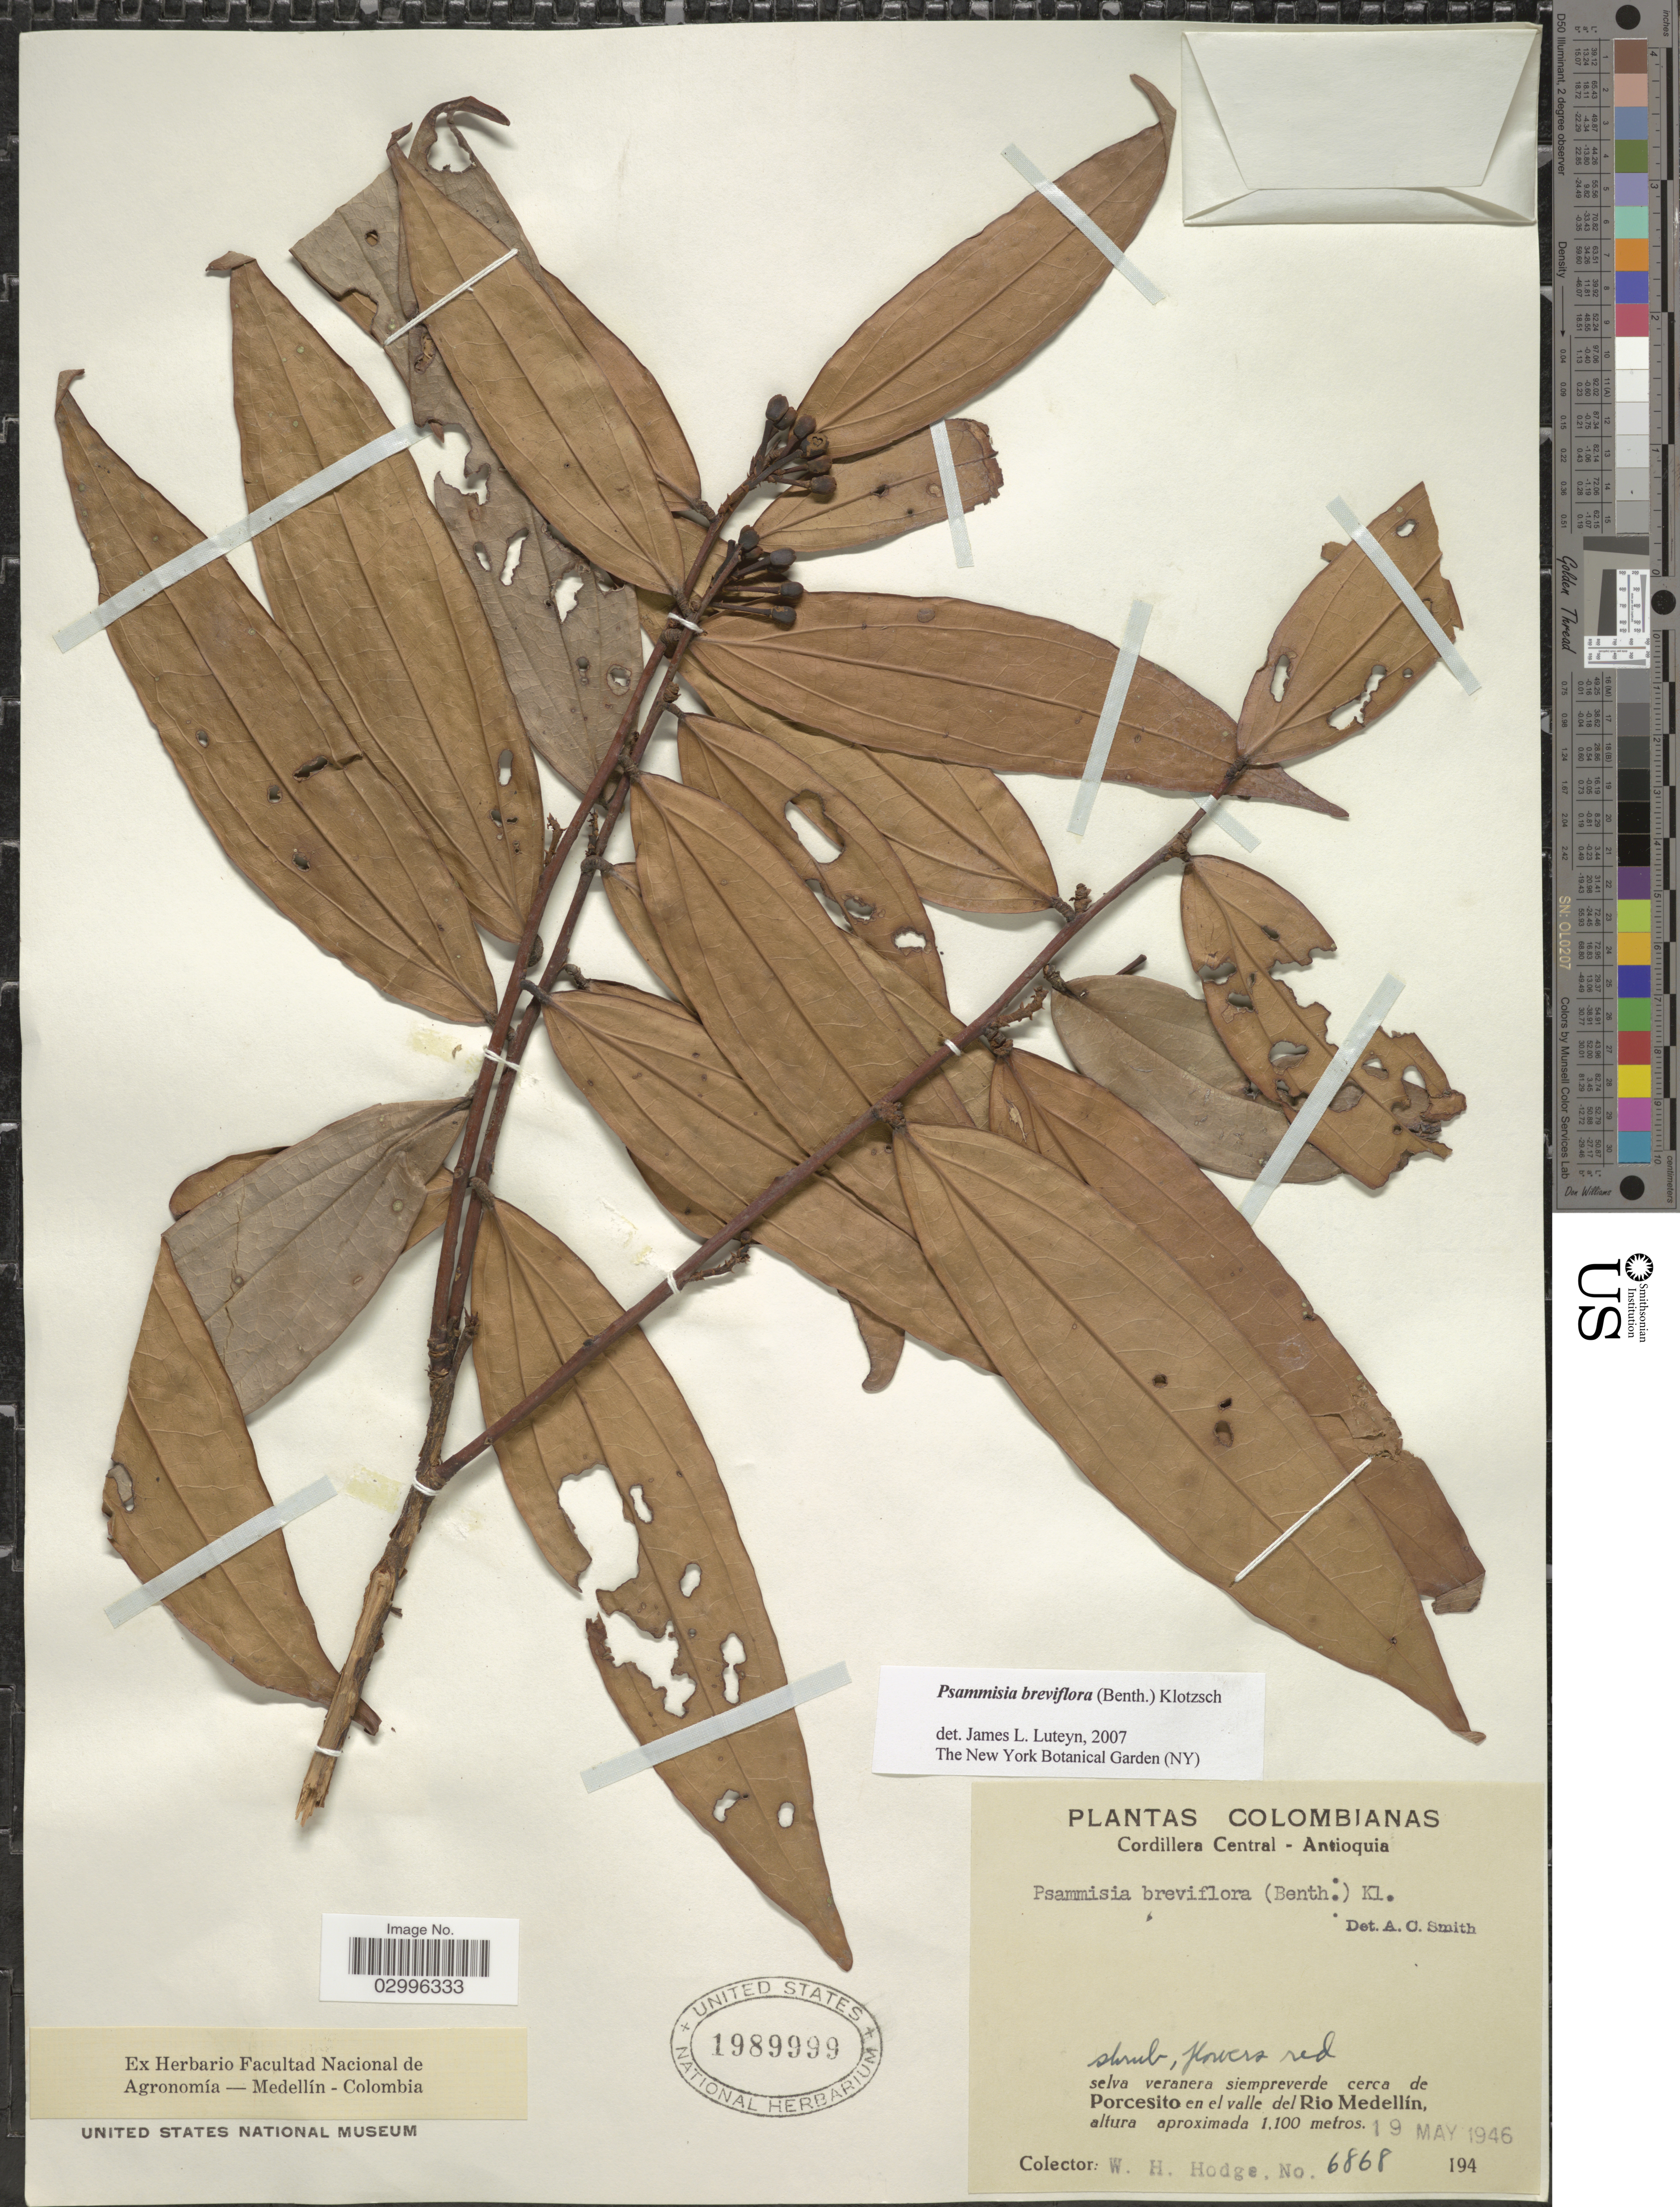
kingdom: Plantae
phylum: Tracheophyta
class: Magnoliopsida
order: Ericales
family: Ericaceae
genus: Psammisia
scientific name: Psammisia breviflora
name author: (Benth.) Klotzsch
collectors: W. Hodge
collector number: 6868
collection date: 1946-05-19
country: Colombia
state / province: Antioquia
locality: Central Cordillera, selva veranera siempreverde cerca de Porcesito en el valle del Rio Medellín.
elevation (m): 1100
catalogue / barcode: US 1989999